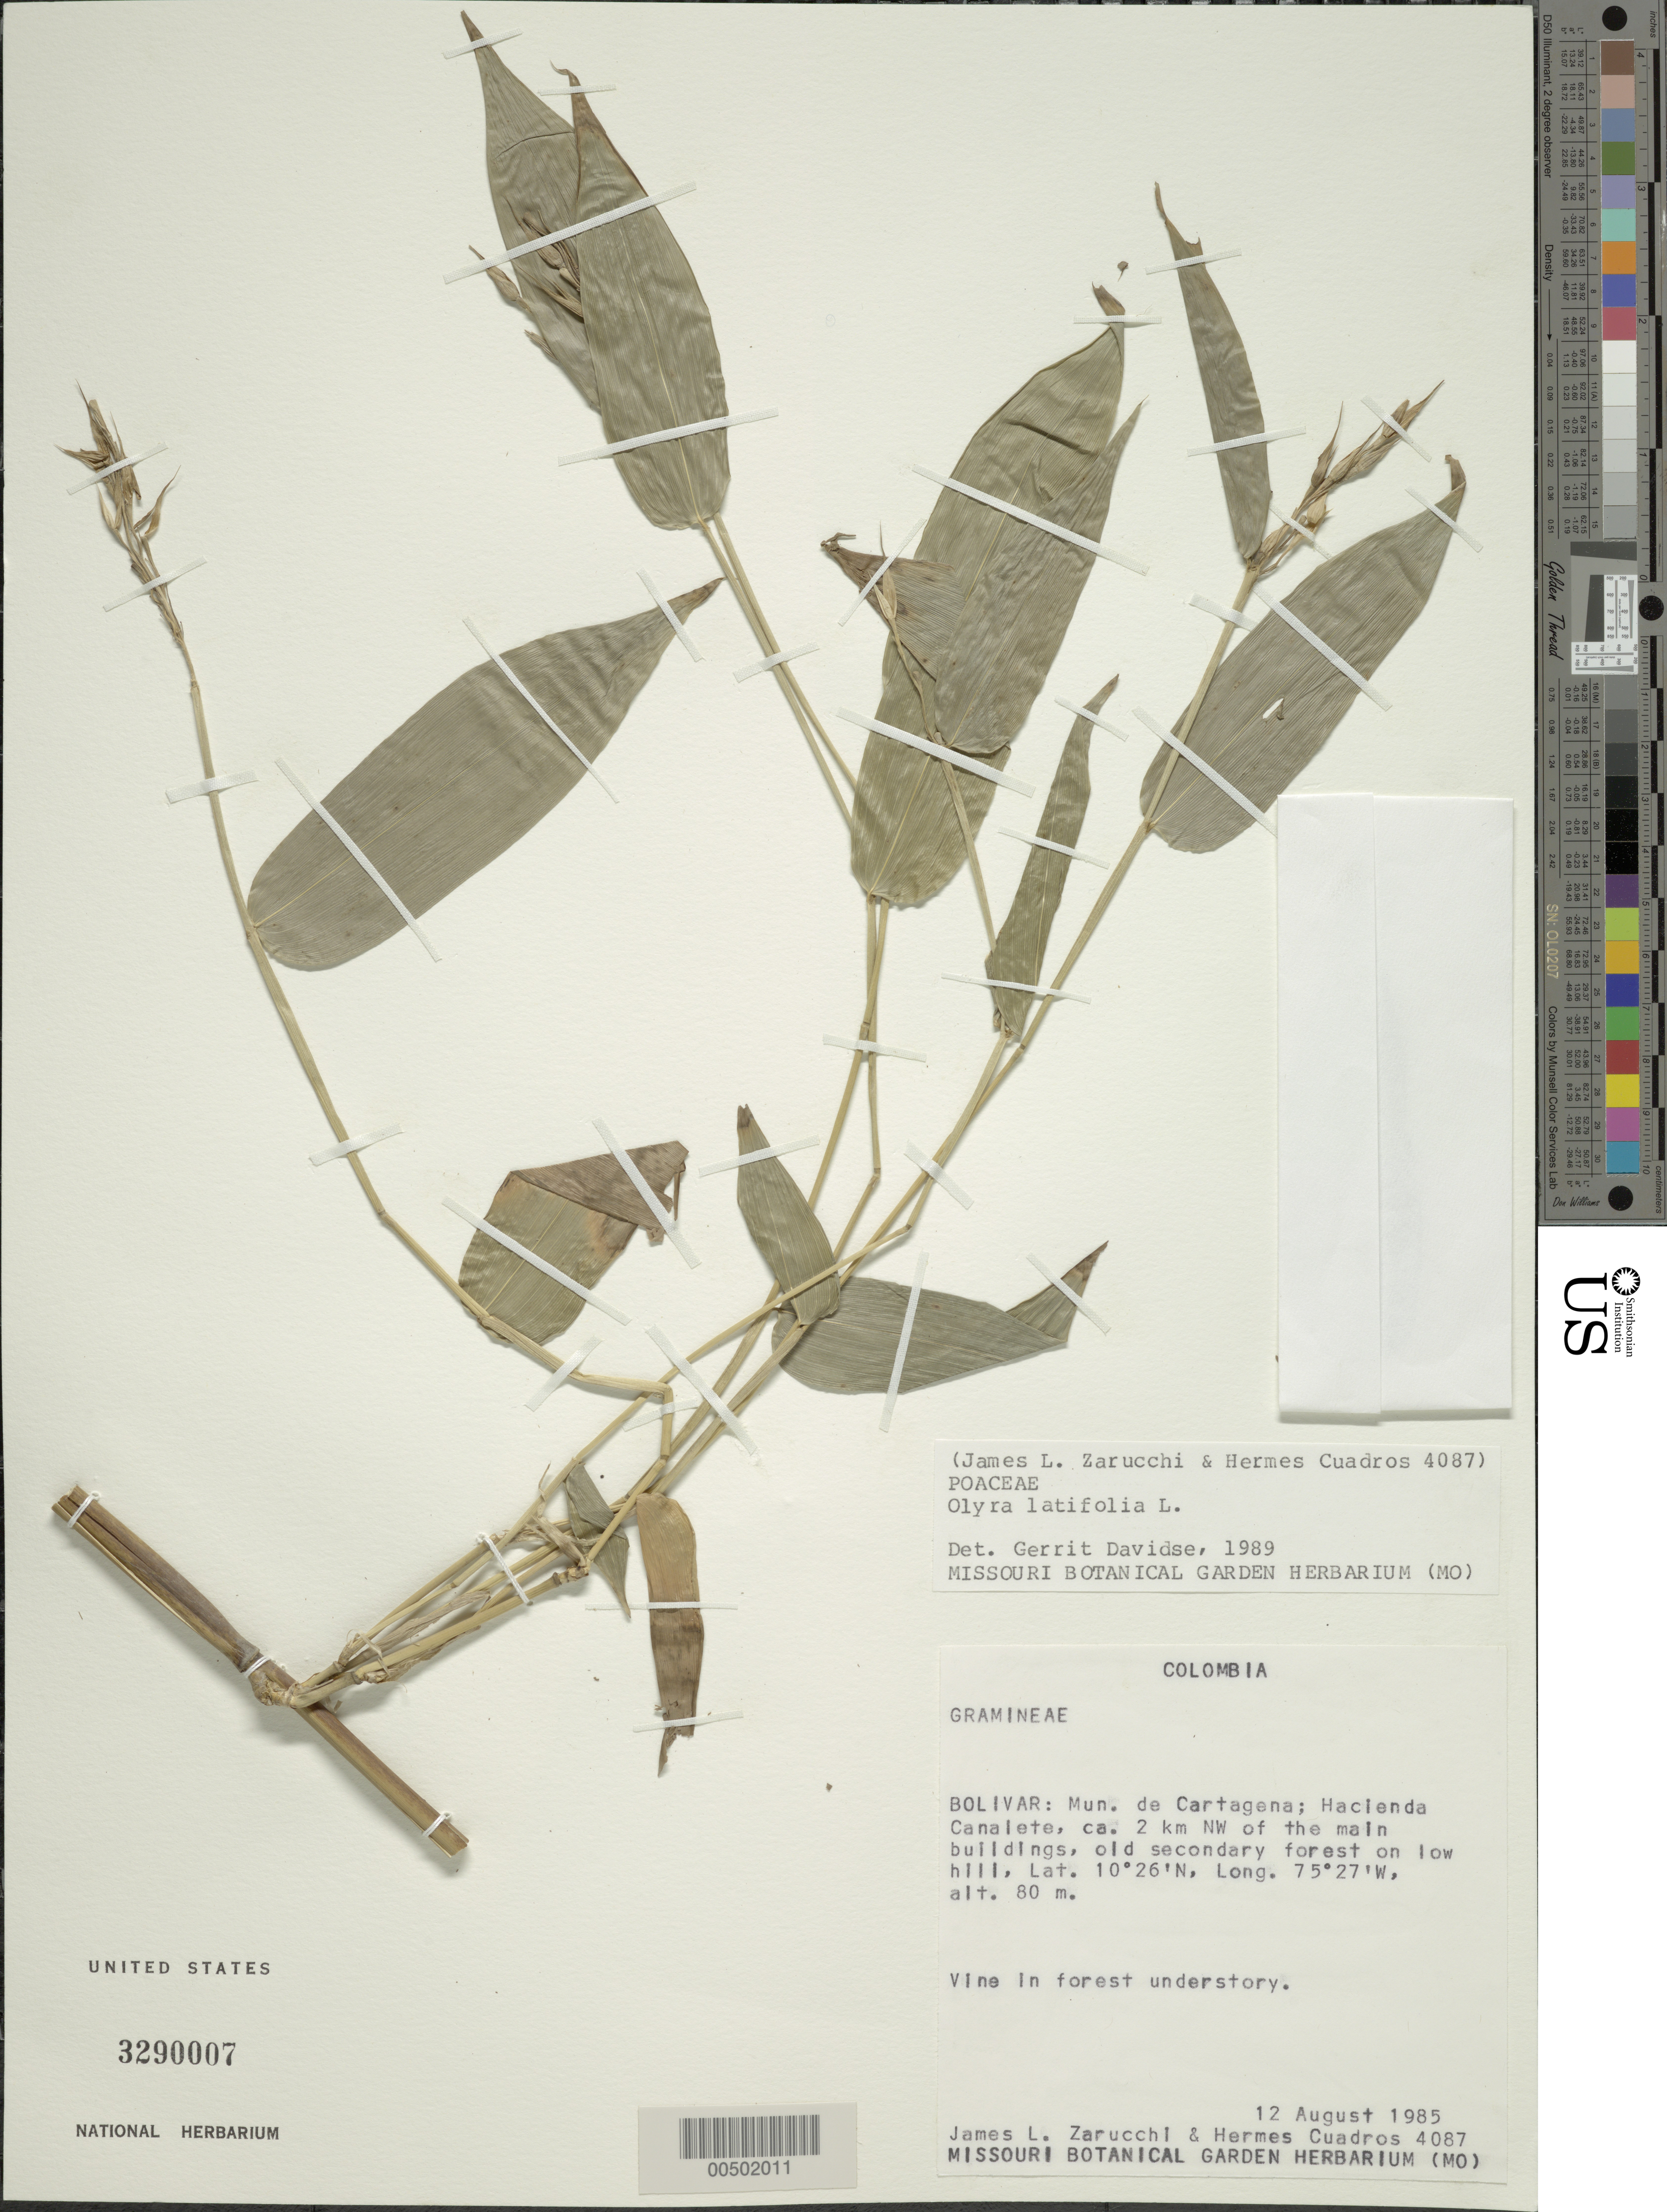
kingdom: Plantae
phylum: Tracheophyta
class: Liliopsida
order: Poales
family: Poaceae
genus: Olyra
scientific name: Olyra latifolia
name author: L.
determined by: Davidse, Gerrit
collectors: J. L. Zarucchi & H. Cuadros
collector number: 4087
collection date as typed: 12 Aug 1985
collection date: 1985-08-12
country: Colombia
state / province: Bolívar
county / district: Cartagena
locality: Hacienda Canalete, ca 2 km NW of the main buildings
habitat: Old secondary forest on low hill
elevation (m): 80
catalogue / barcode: US 3290007